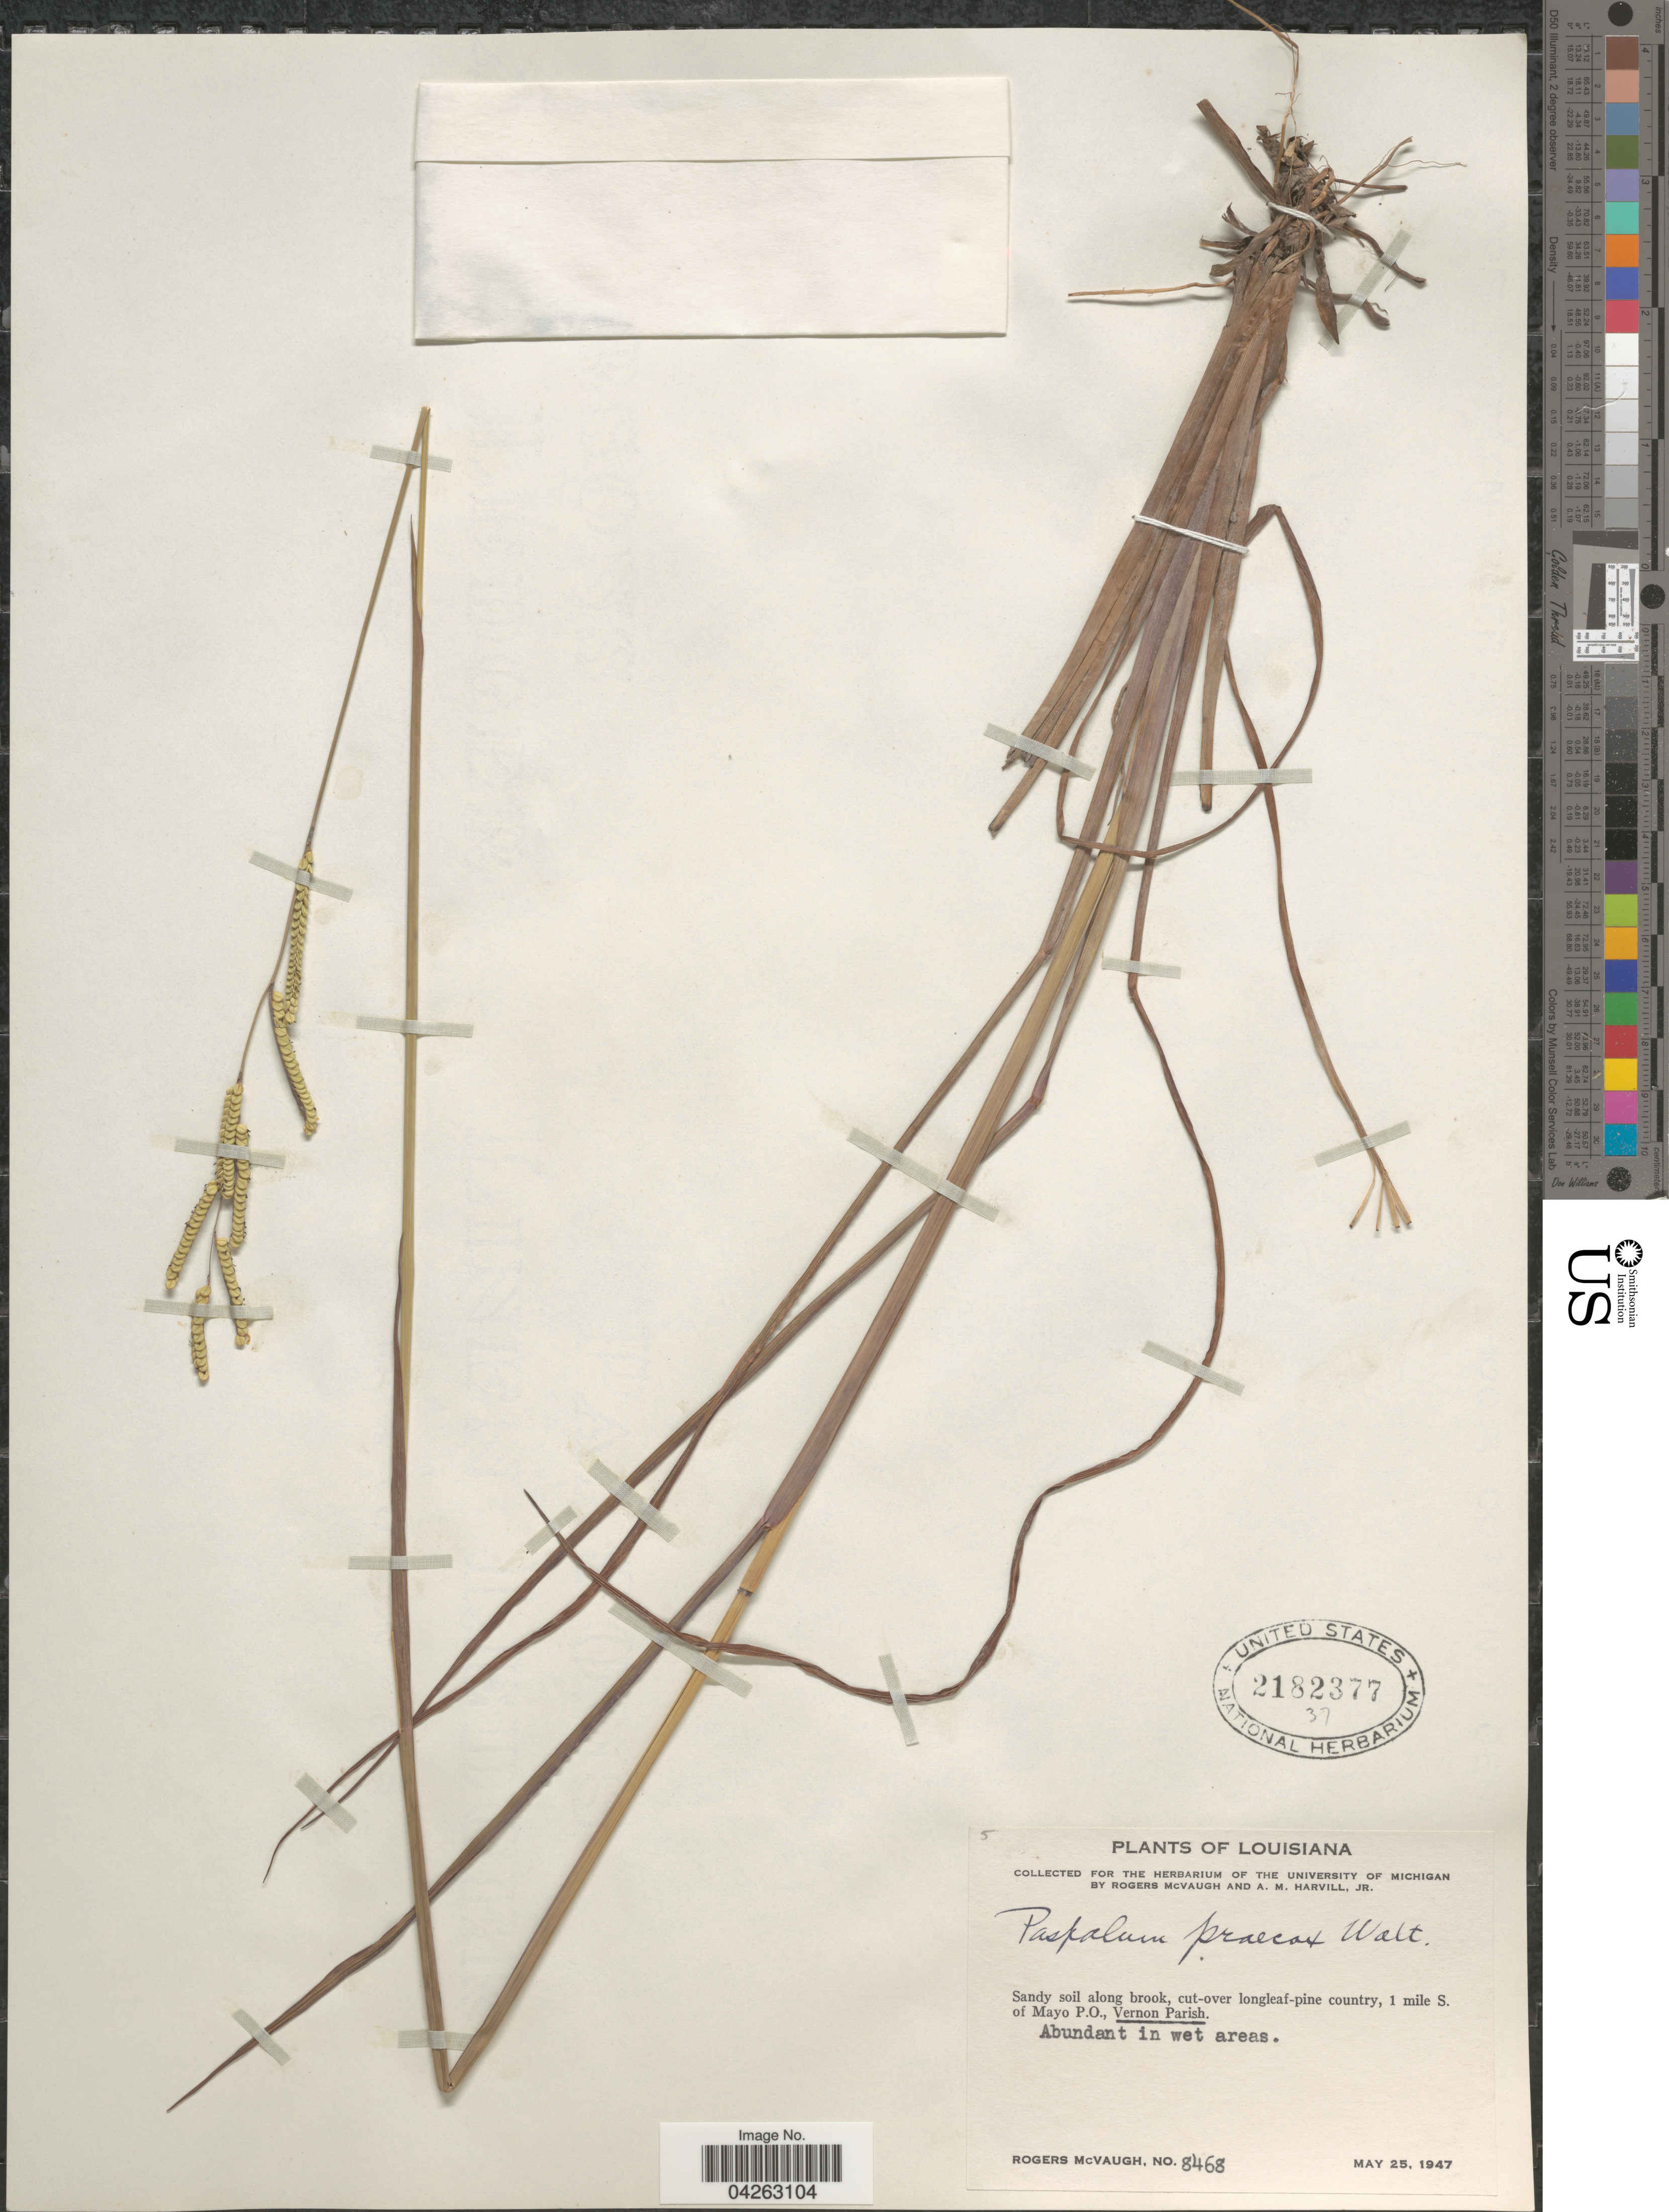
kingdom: Plantae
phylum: Tracheophyta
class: Liliopsida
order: Poales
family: Poaceae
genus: Paspalum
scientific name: Paspalum praecox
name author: Walter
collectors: R. McVaugh & A. Harvill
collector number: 8468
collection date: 1947-05-25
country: United States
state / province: Louisiana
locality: Sandy soil along brook, cut-over longleaf-pine county, 1 mile S. of Mayo P.O., Vernon Parish.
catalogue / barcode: US 2182377